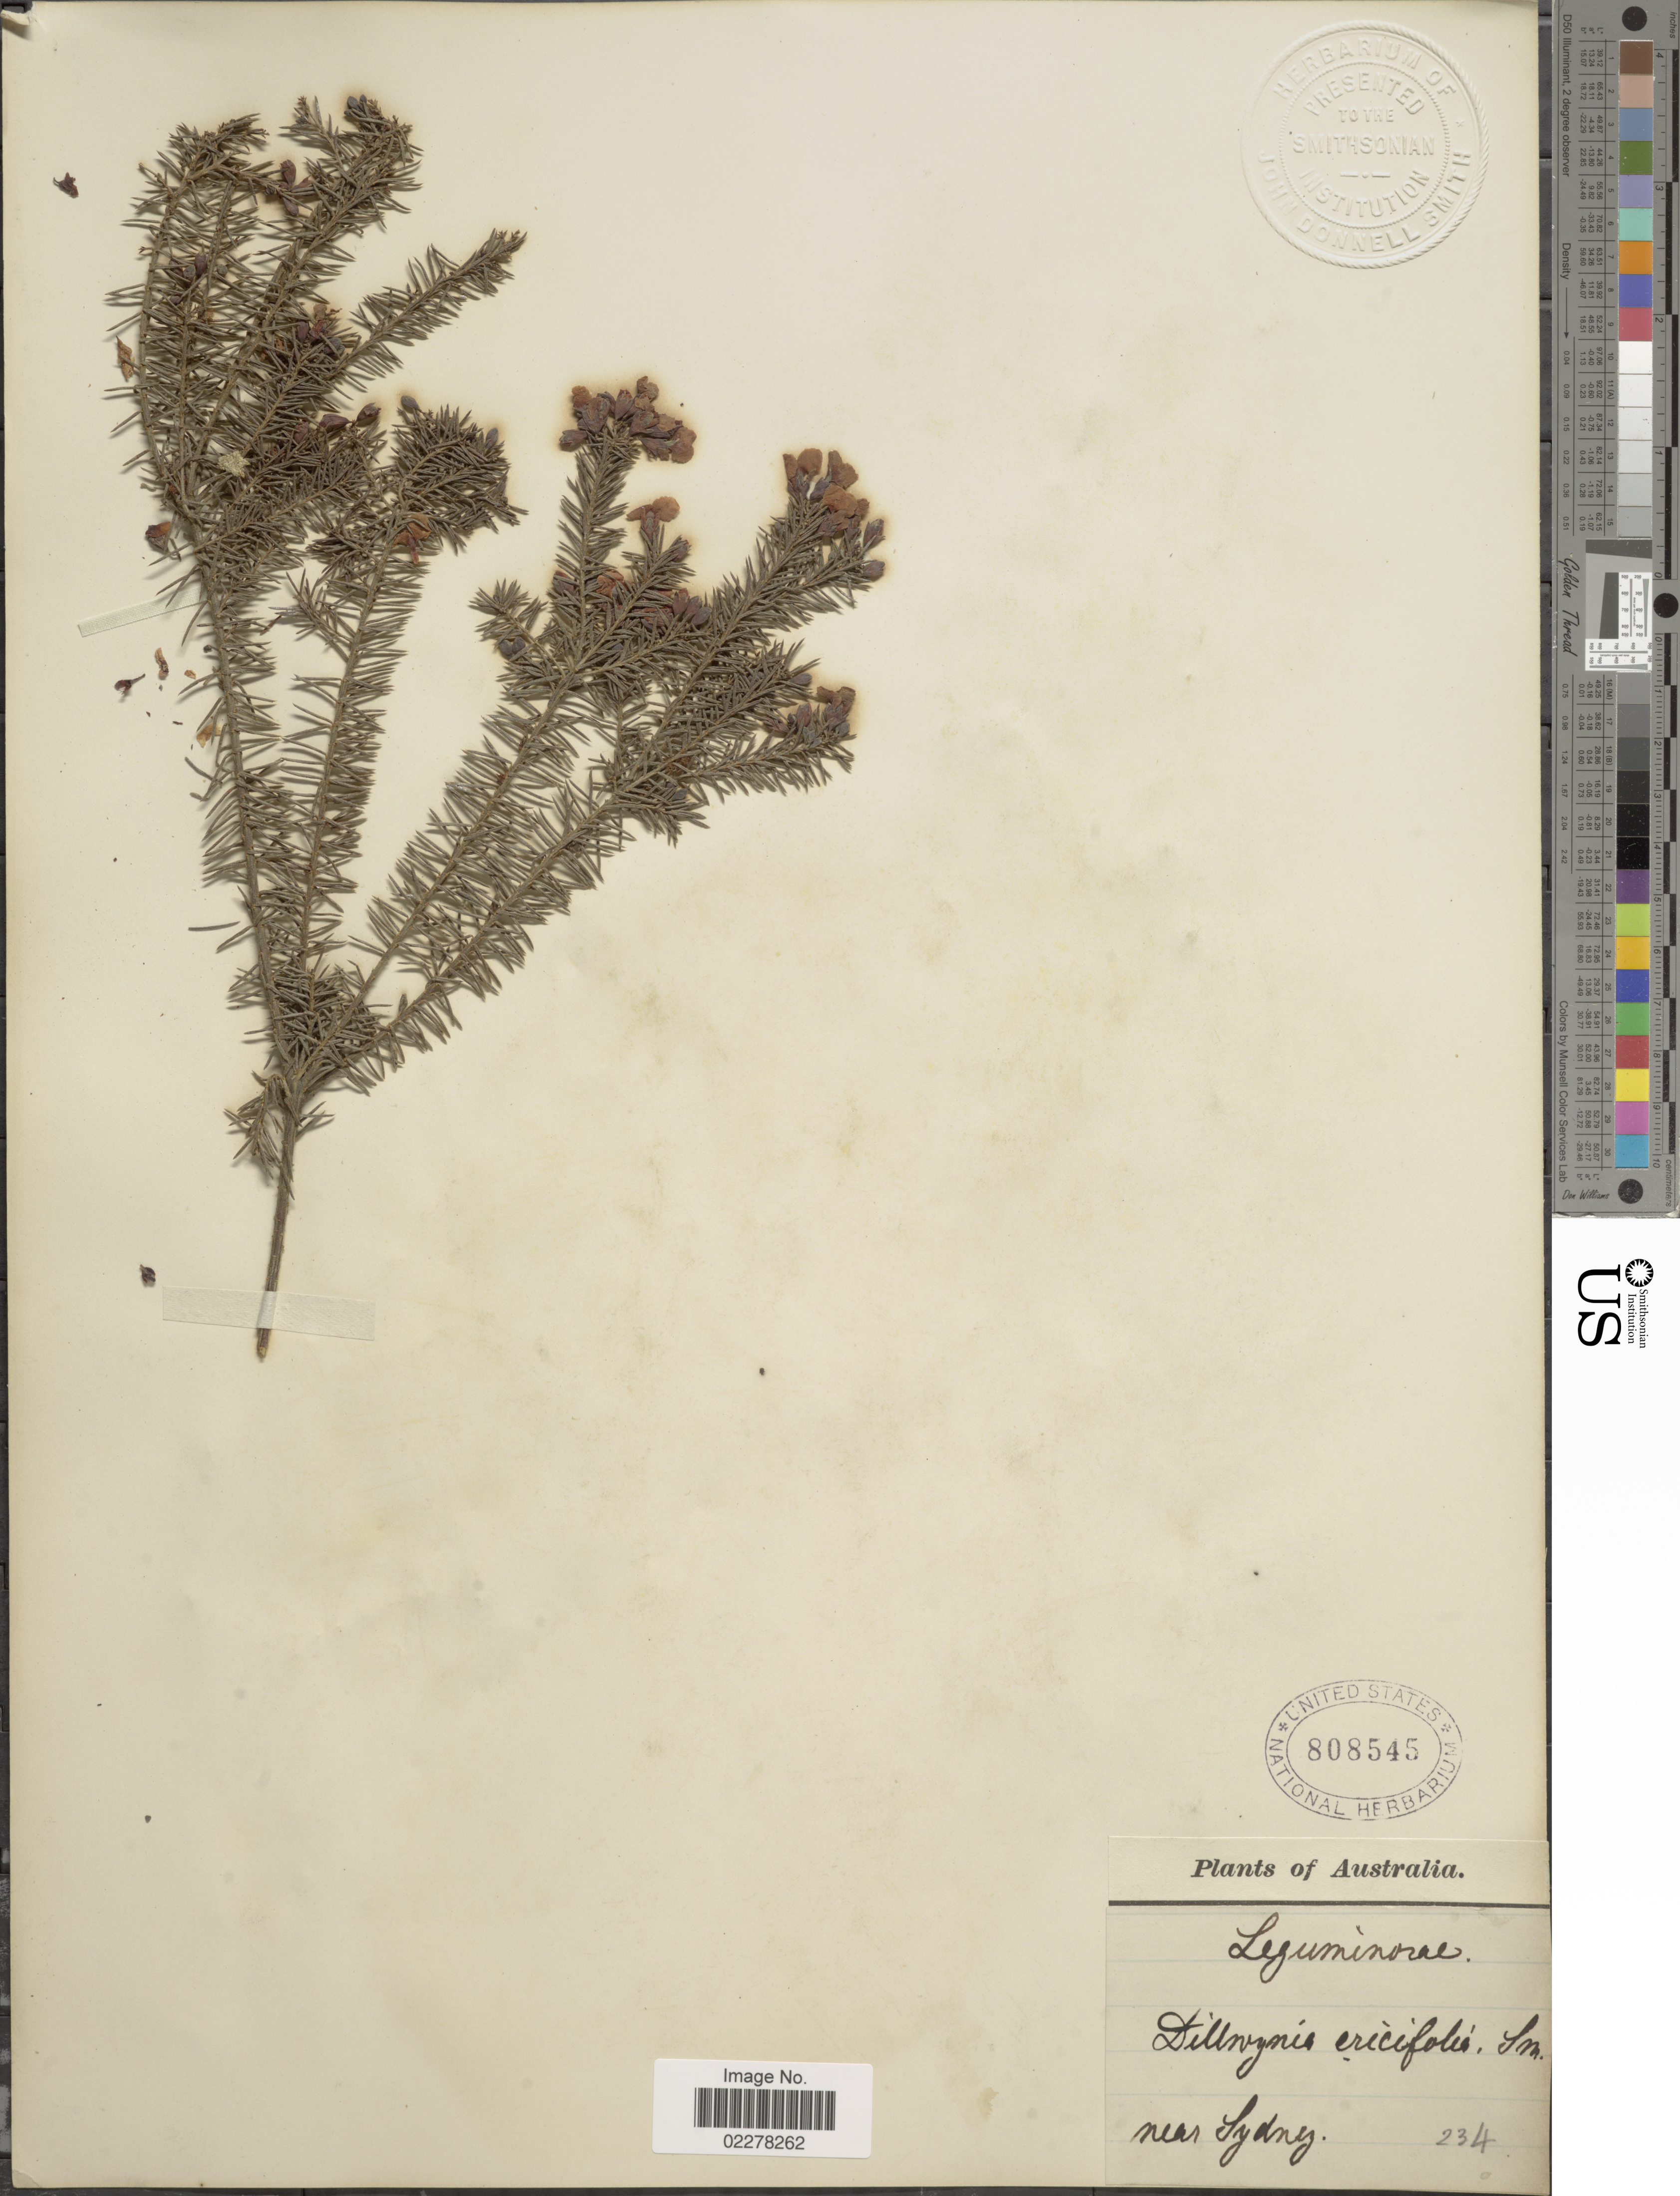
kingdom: Plantae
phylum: Tracheophyta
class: Magnoliopsida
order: Fabales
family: Fabaceae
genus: Dillwynia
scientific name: Dillwynia ericifolia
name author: Sm.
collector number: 234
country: Australia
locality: Near Sydney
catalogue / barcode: US 808545